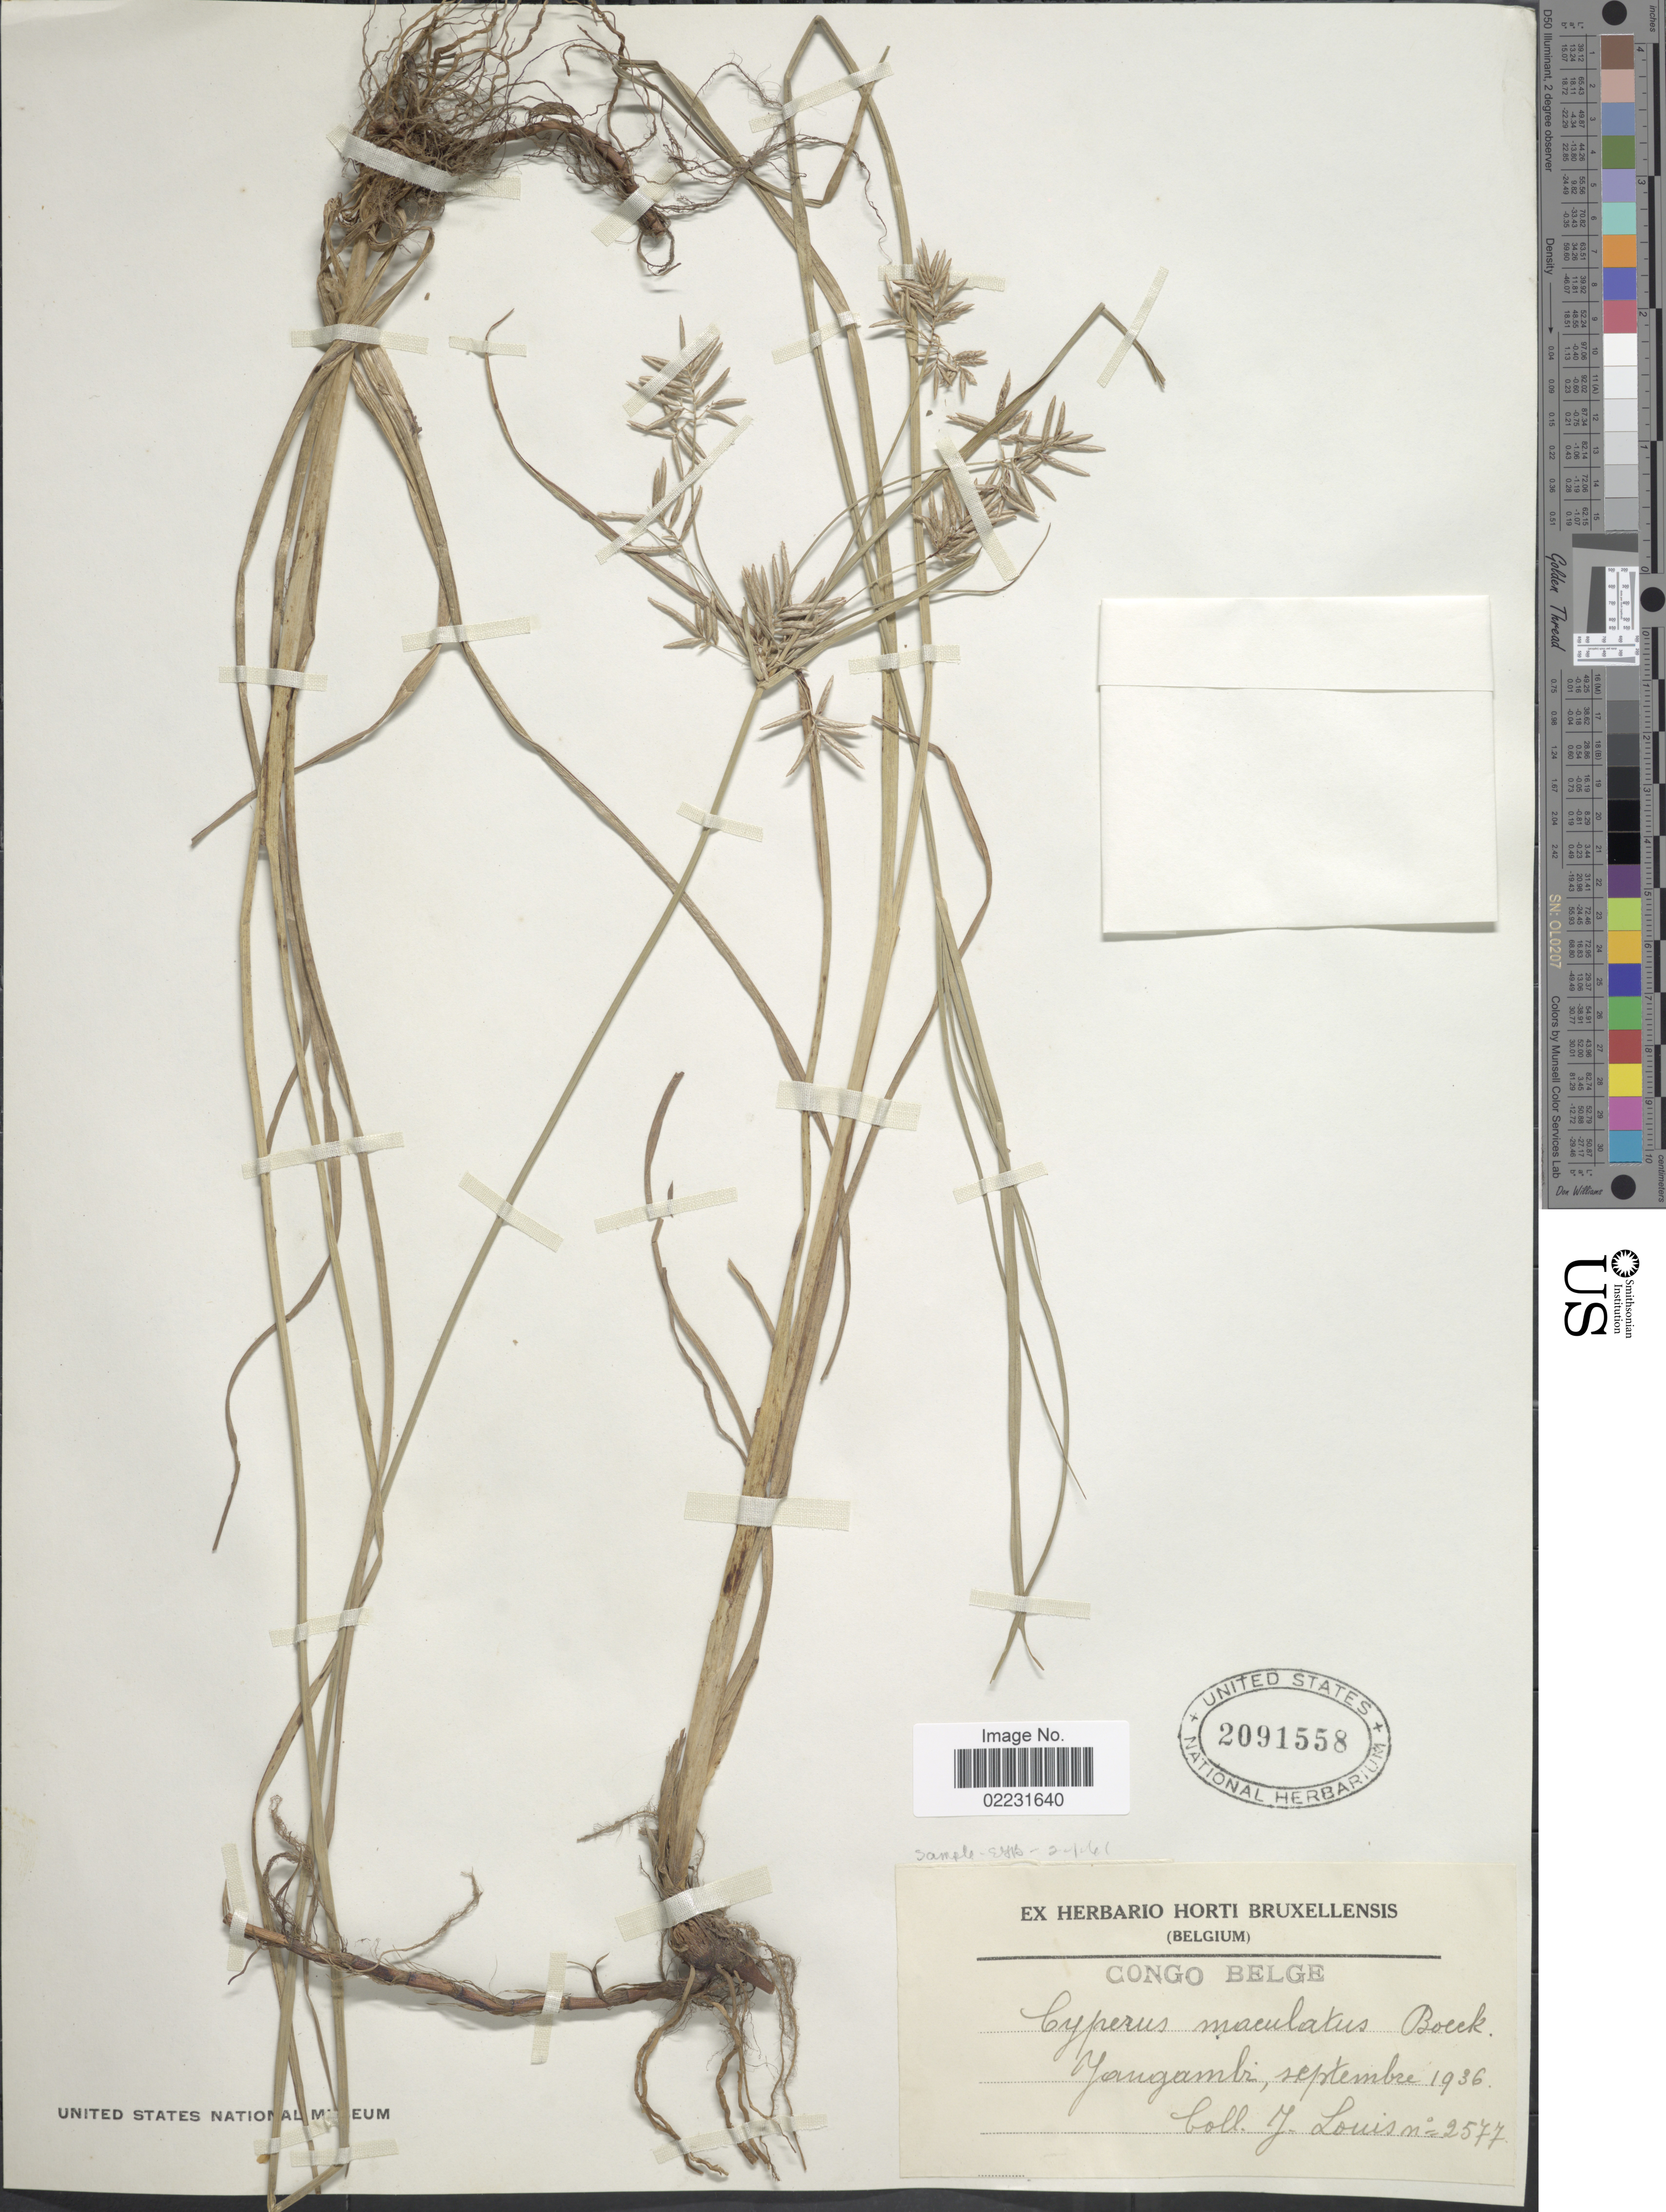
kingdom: Plantae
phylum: Tracheophyta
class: Liliopsida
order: Poales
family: Cyperaceae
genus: Cyperus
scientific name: Cyperus maculatus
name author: Boeckeler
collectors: J. Louis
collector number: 2577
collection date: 1936-09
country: Congo, Democratic Republic of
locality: Congo Belge, Yangambi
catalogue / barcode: US 2091558